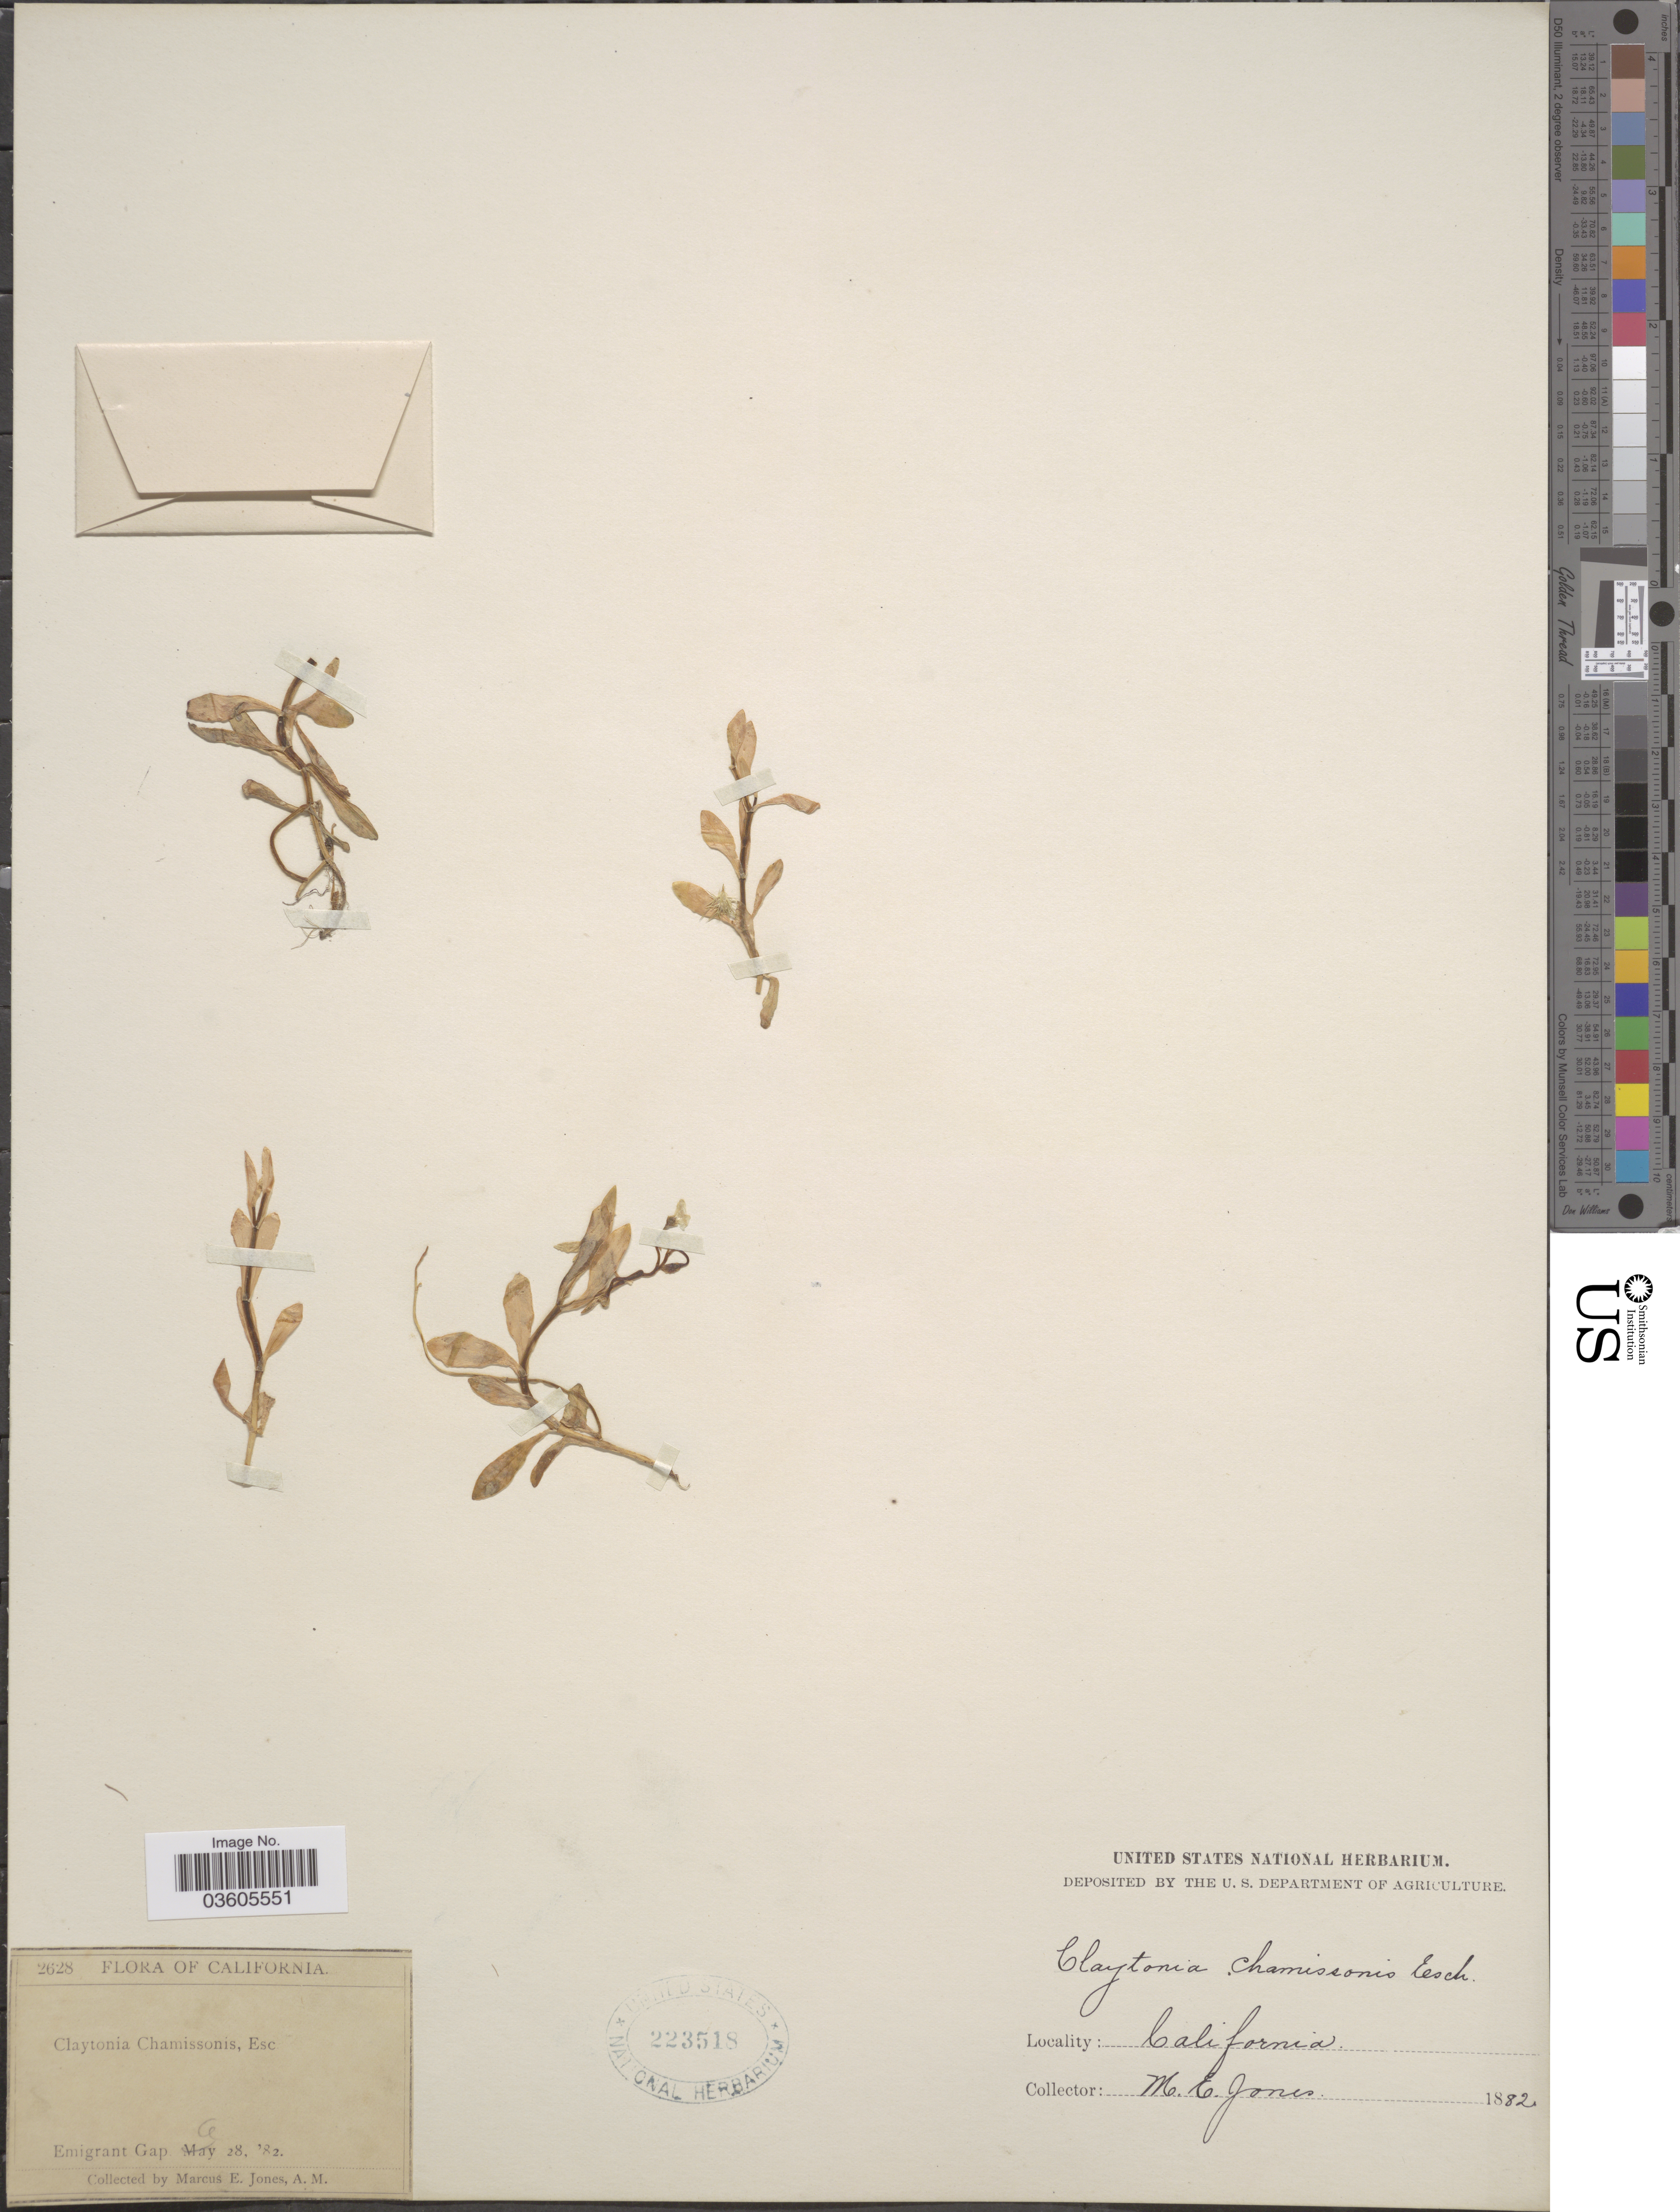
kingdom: Plantae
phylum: Tracheophyta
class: Magnoliopsida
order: Caryophyllales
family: Montiaceae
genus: Montia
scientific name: Montia chamissoi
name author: (Ledeb. ex Spreng.) Greene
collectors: M. E. Jones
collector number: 2628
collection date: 1882-06-28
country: United States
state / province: California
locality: Emigrant Gap.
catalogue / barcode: US 223518